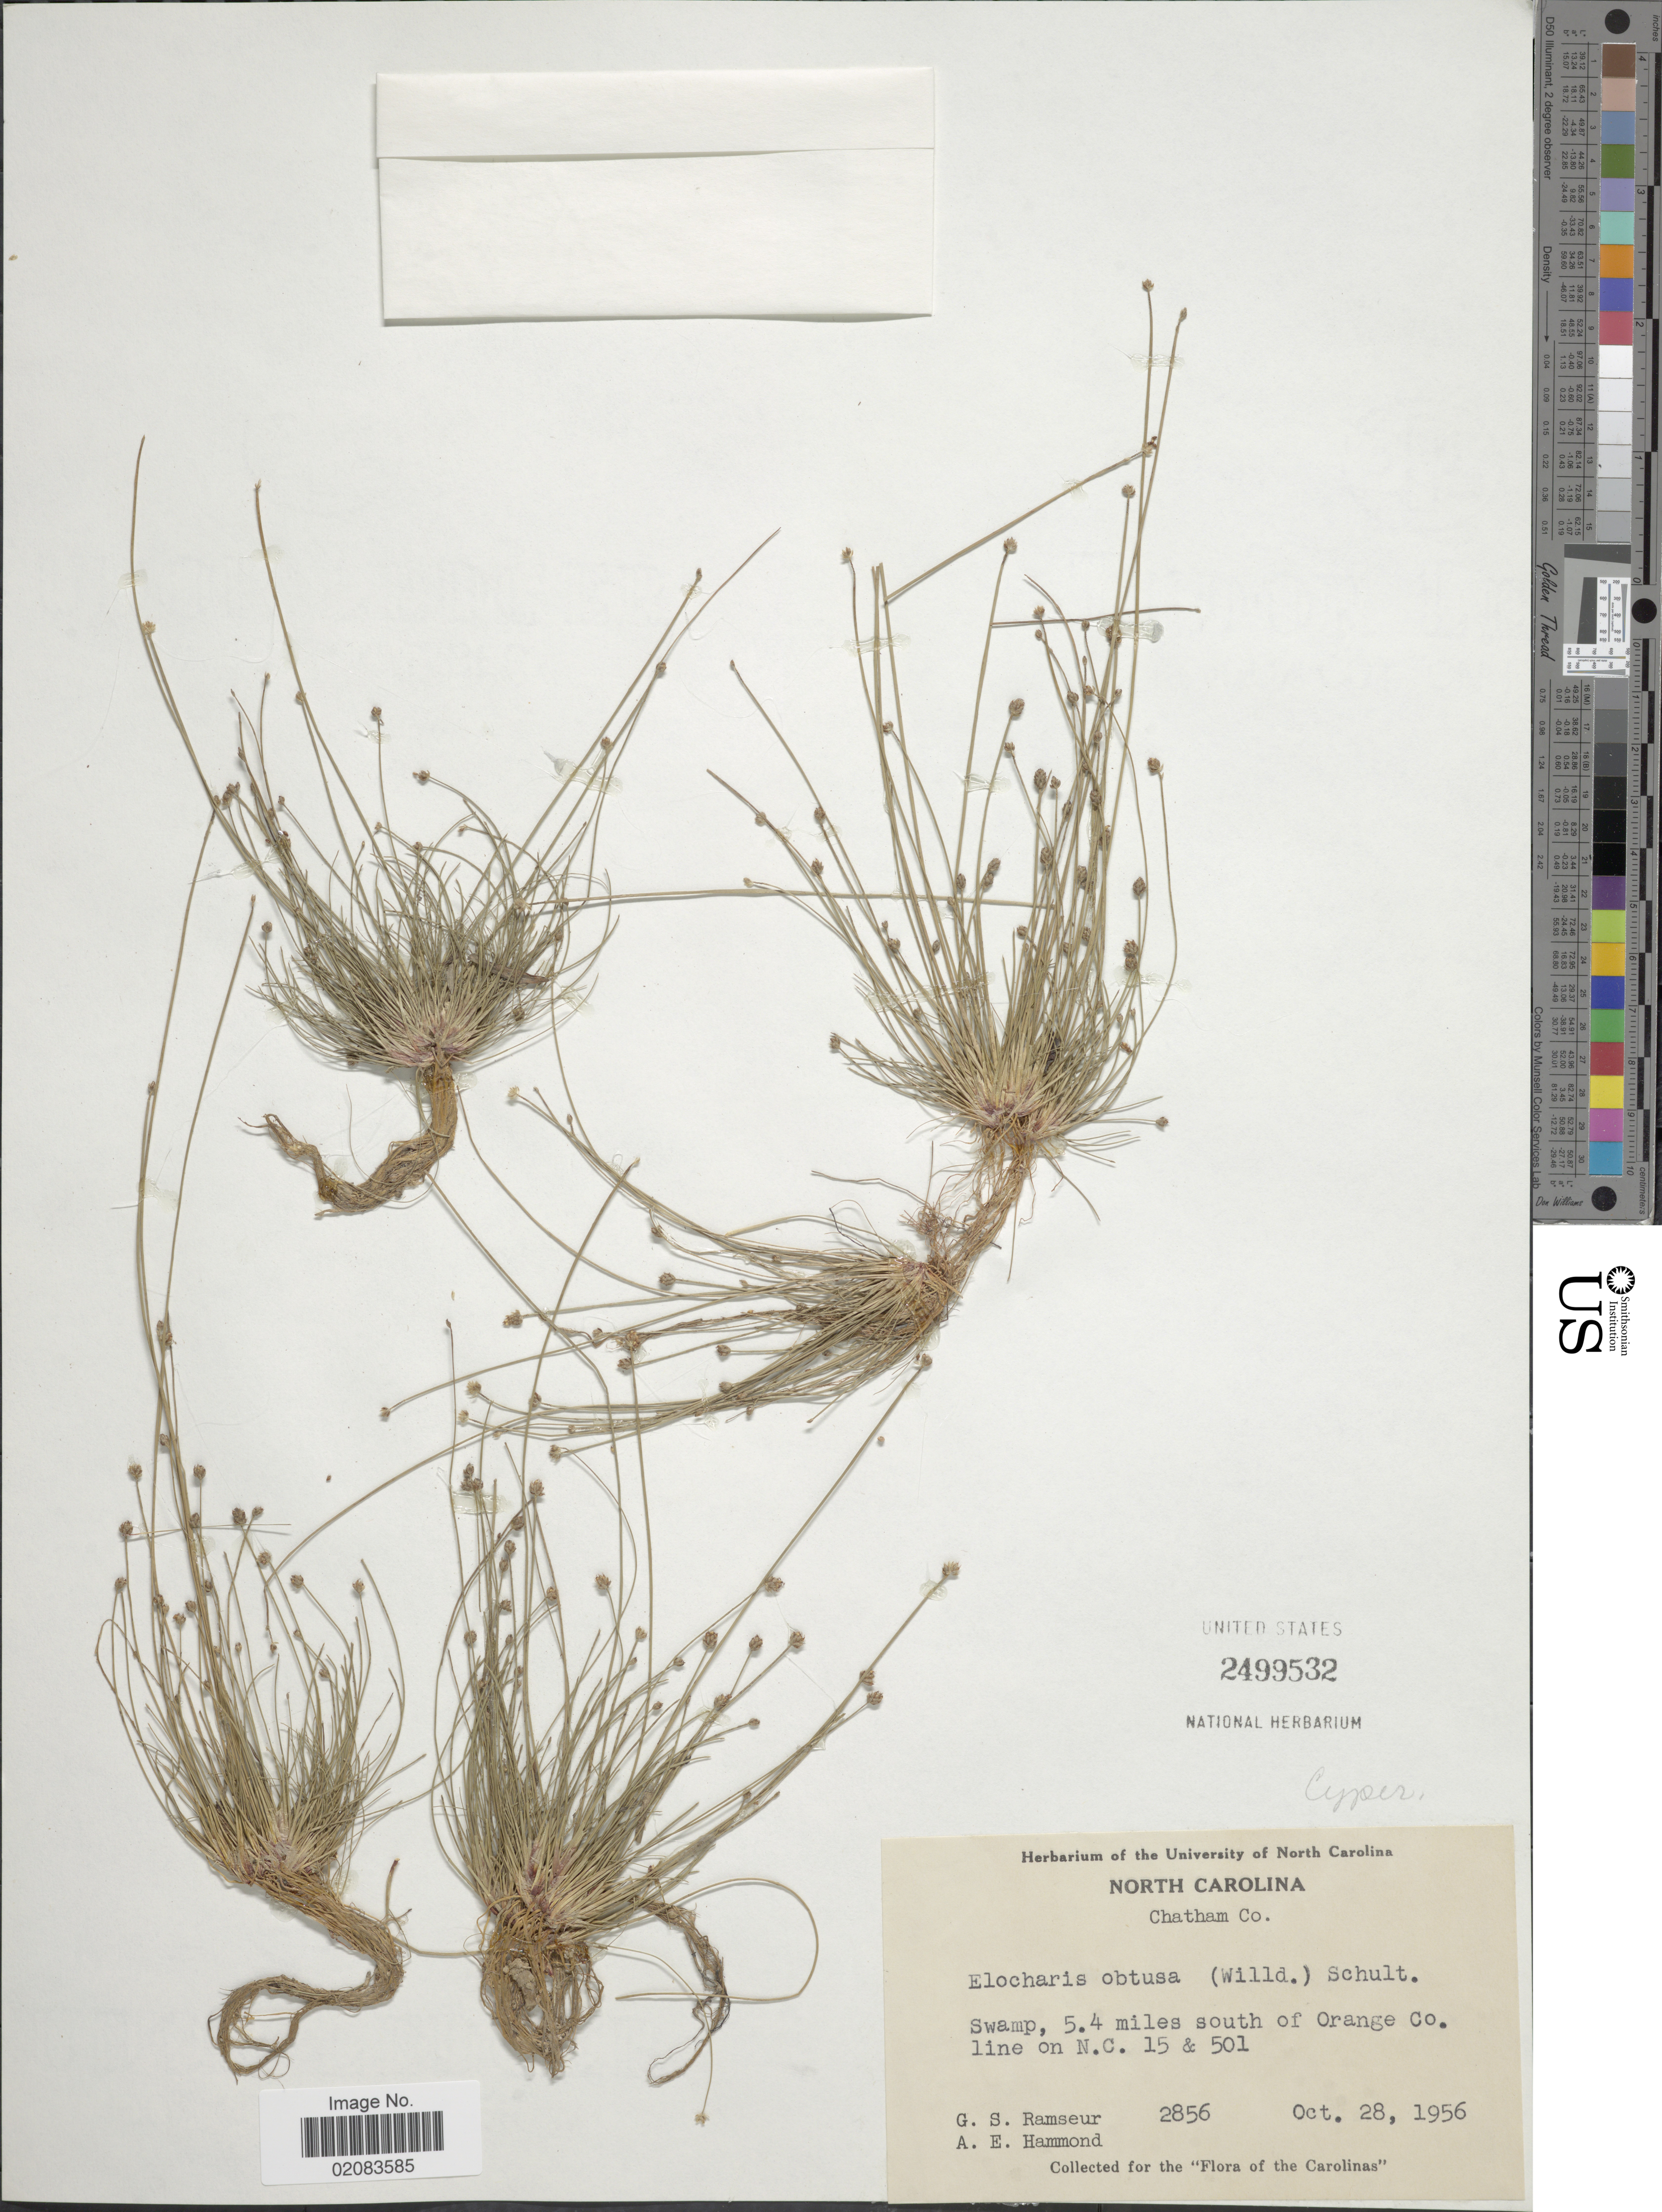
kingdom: Plantae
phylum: Tracheophyta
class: Liliopsida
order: Poales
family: Cyperaceae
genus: Eleocharis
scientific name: Eleocharis obtusa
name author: (Willd.) Schult.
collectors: G. S. Ramseur & A. Hammond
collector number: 2856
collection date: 1956-10-28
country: United States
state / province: North Carolina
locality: Swamp, 5.4 miles south of Orange Co., line on N.C. 15 & 501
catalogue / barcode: US 2499532